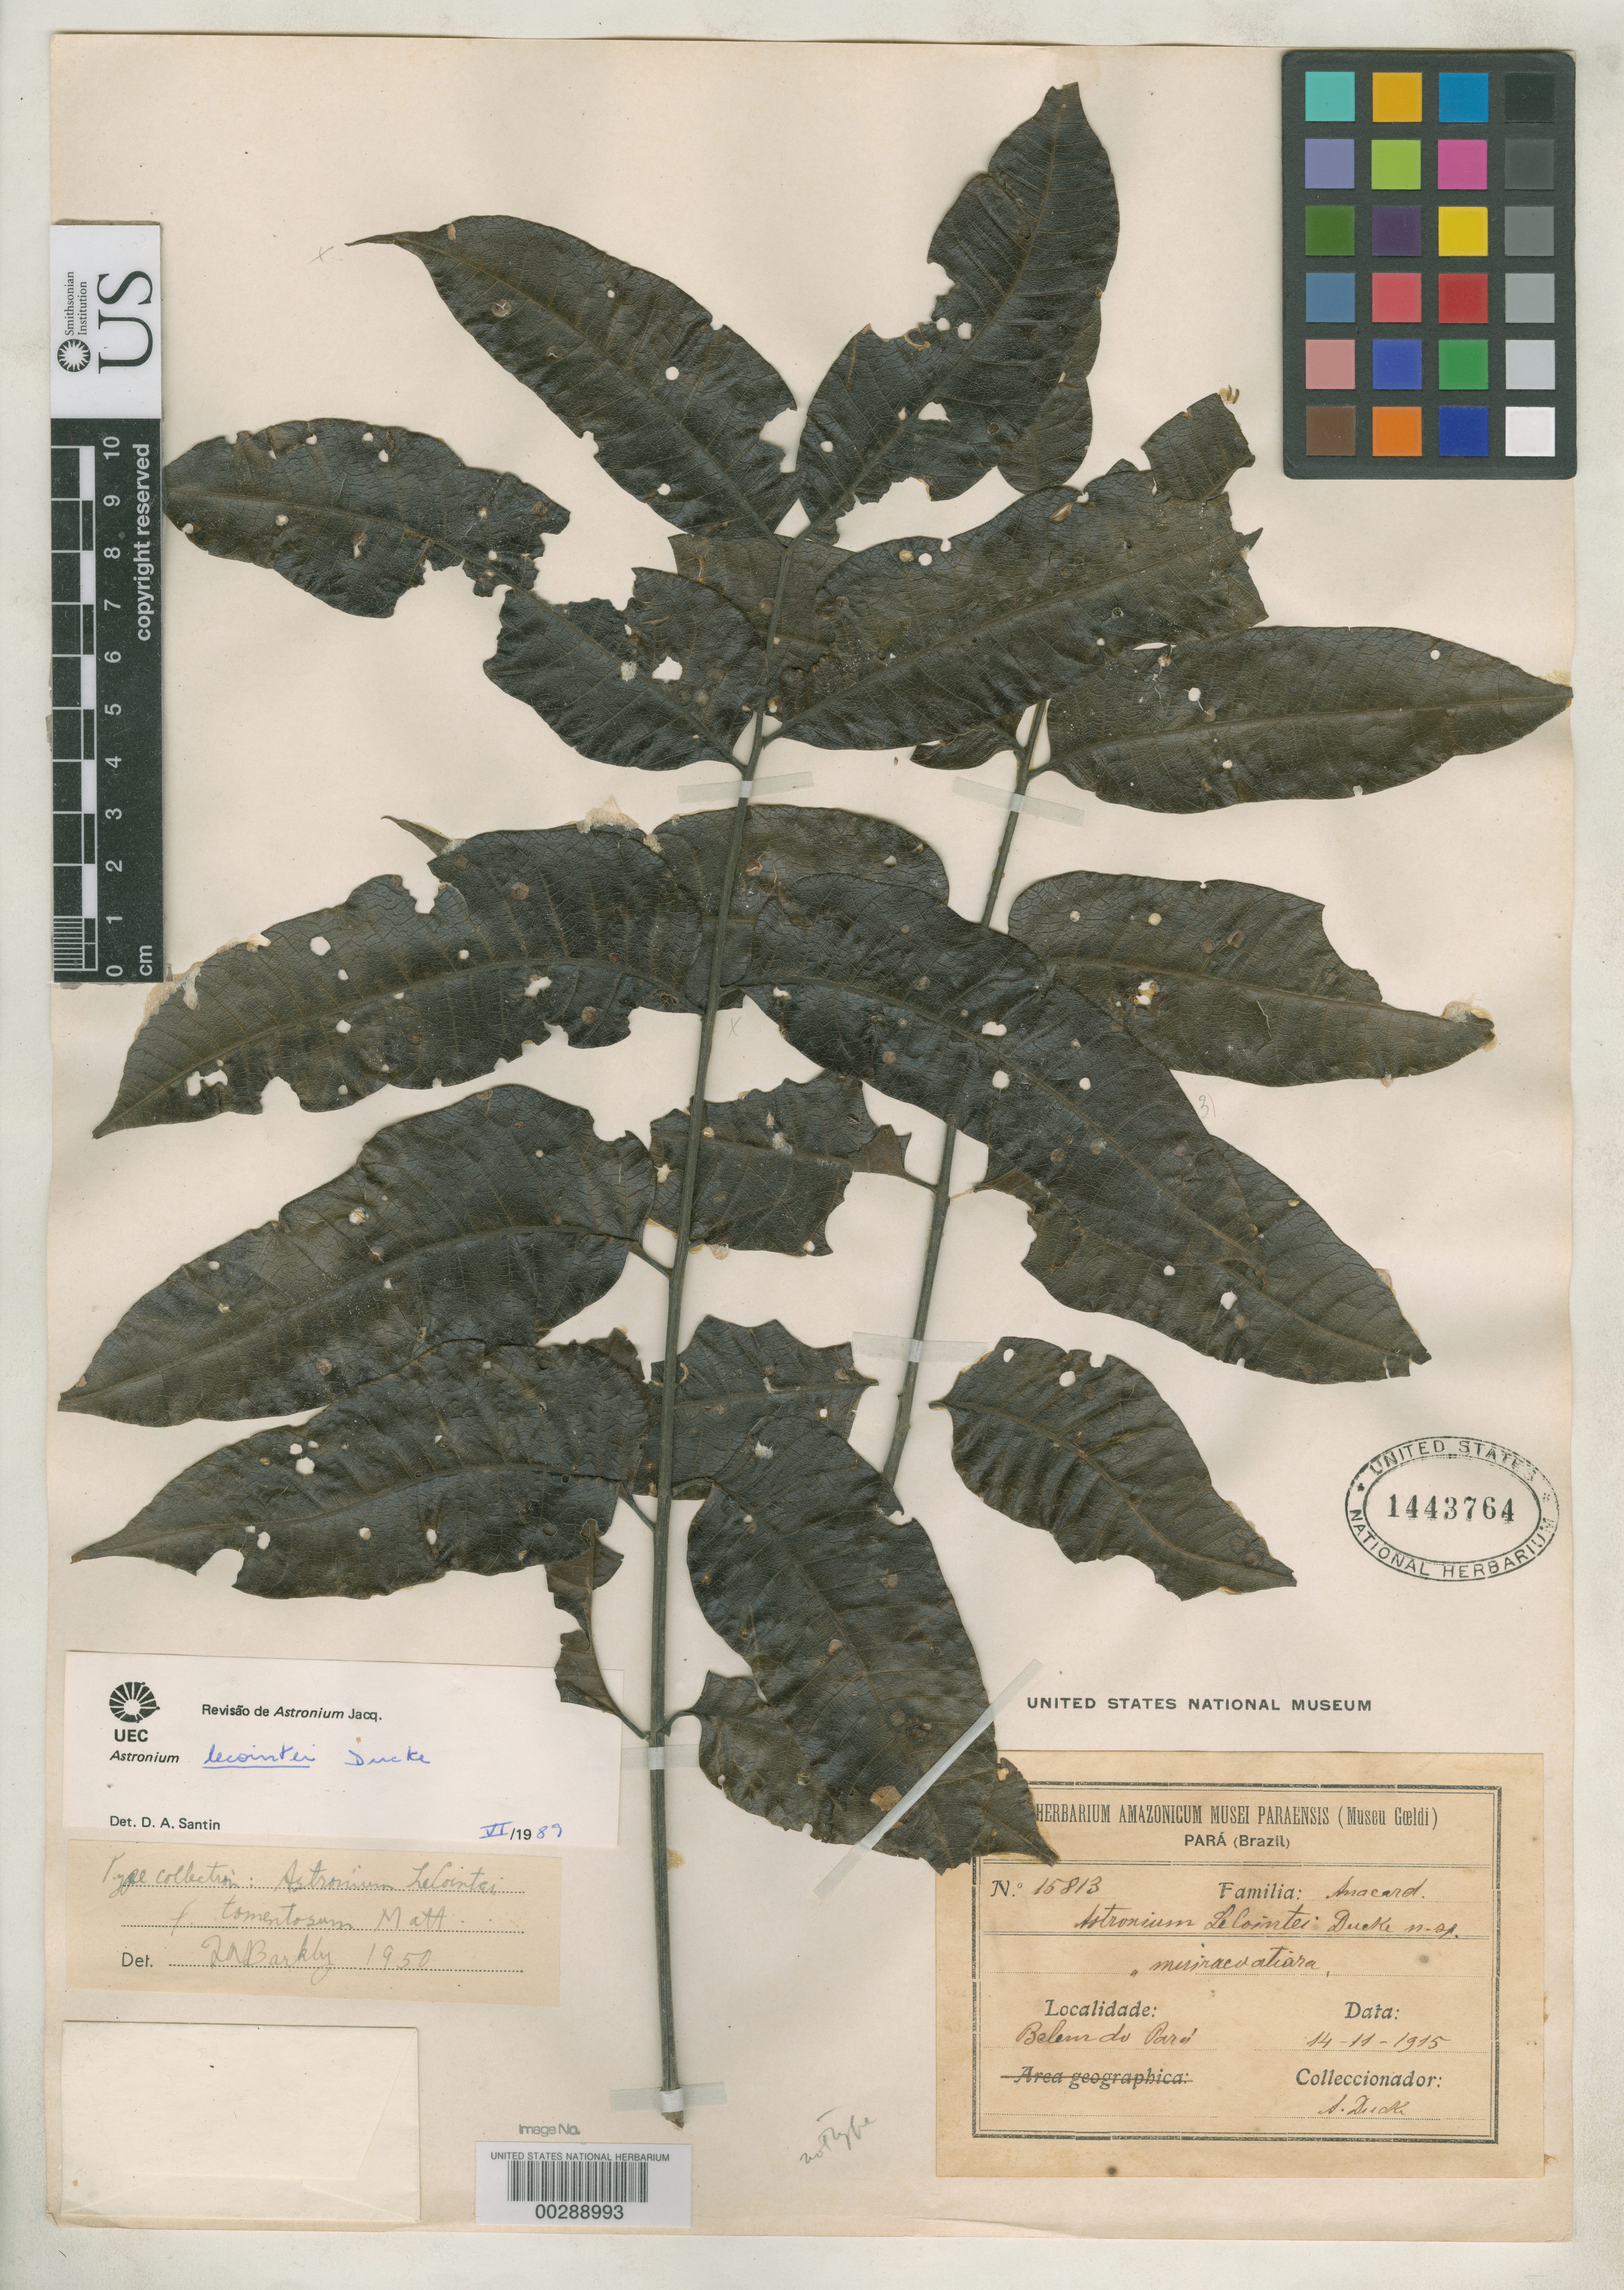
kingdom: Plantae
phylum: Tracheophyta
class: Magnoliopsida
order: Sapindales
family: Anacardiaceae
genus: Astronium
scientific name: Astronium lecointei f. tomentosum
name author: Mattick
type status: Isotype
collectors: A. Ducke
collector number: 15813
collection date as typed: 14 Nov 1915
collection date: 1915-11-14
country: Brazil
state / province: Pará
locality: Belem.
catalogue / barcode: US 1443764